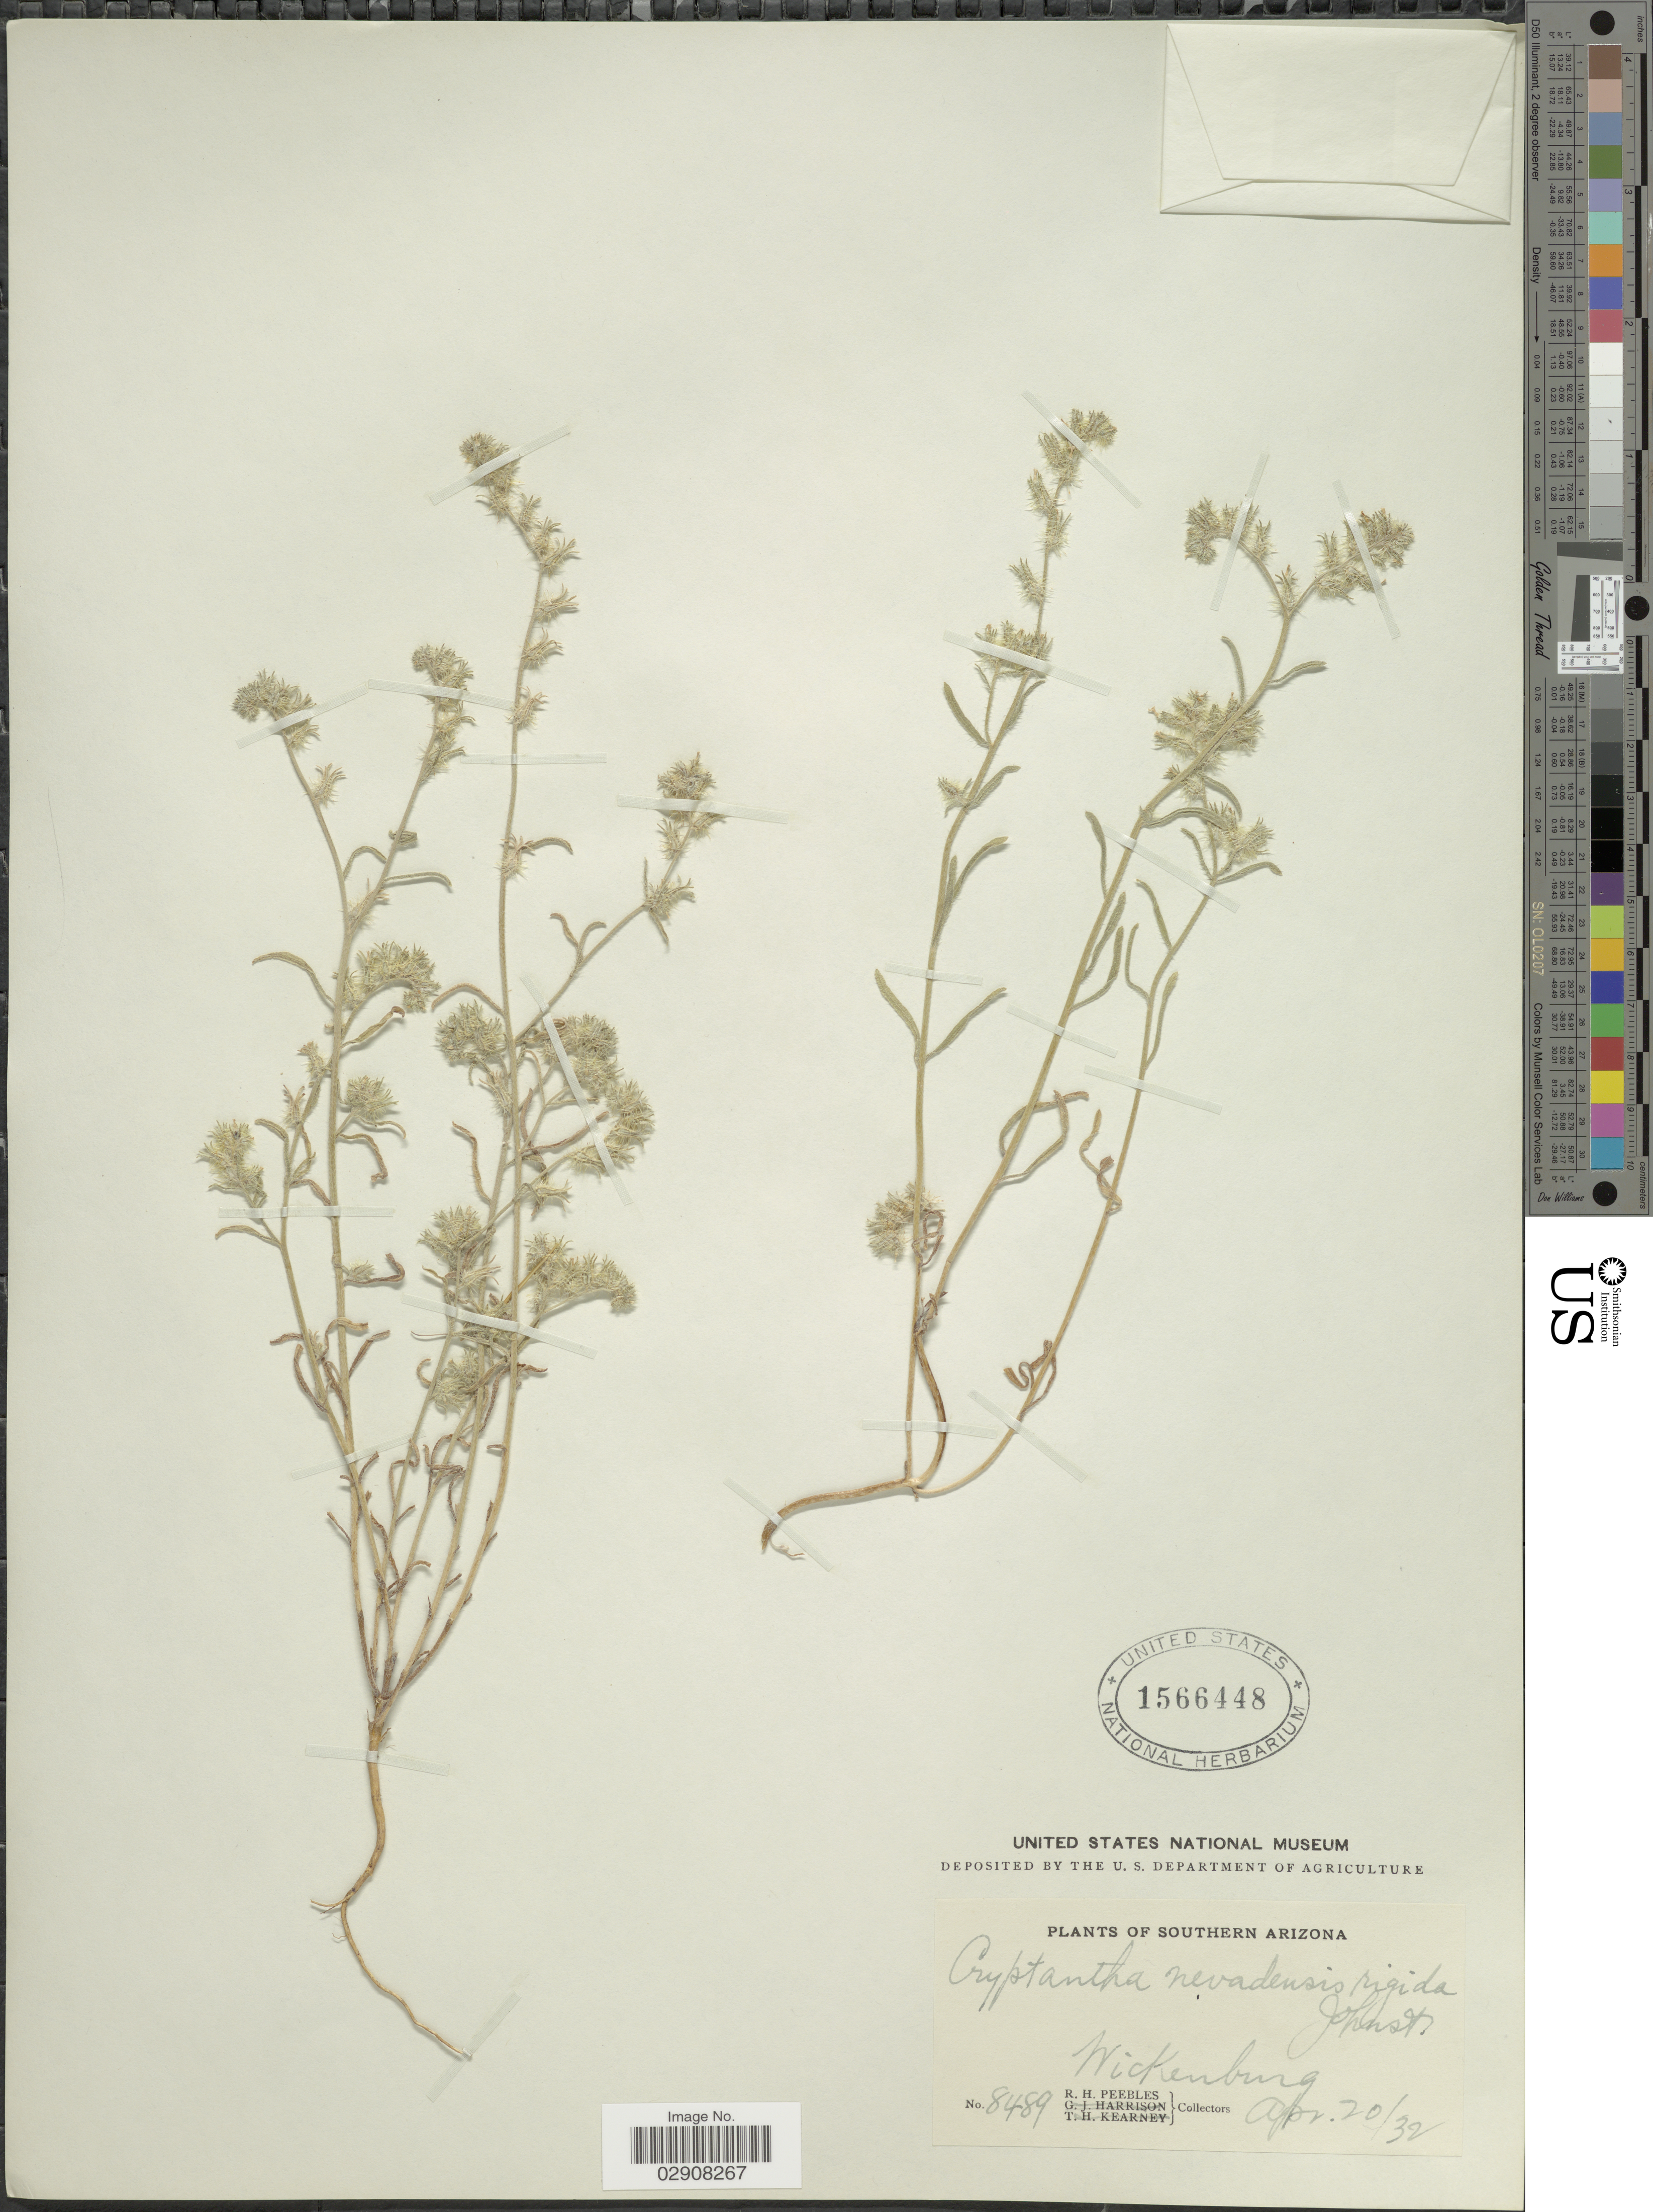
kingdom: Plantae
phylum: Tracheophyta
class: Magnoliopsida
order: Boraginales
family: Boraginaceae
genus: Cryptantha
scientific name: Cryptantha nevadensis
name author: A. Nelson & P.B. Kenn.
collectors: R. H. Peebles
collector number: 8489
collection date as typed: Transcribed d/m/y: 20/4/32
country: United States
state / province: Arizona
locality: Southern Arizona. Wickenburg.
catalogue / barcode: US 1566448